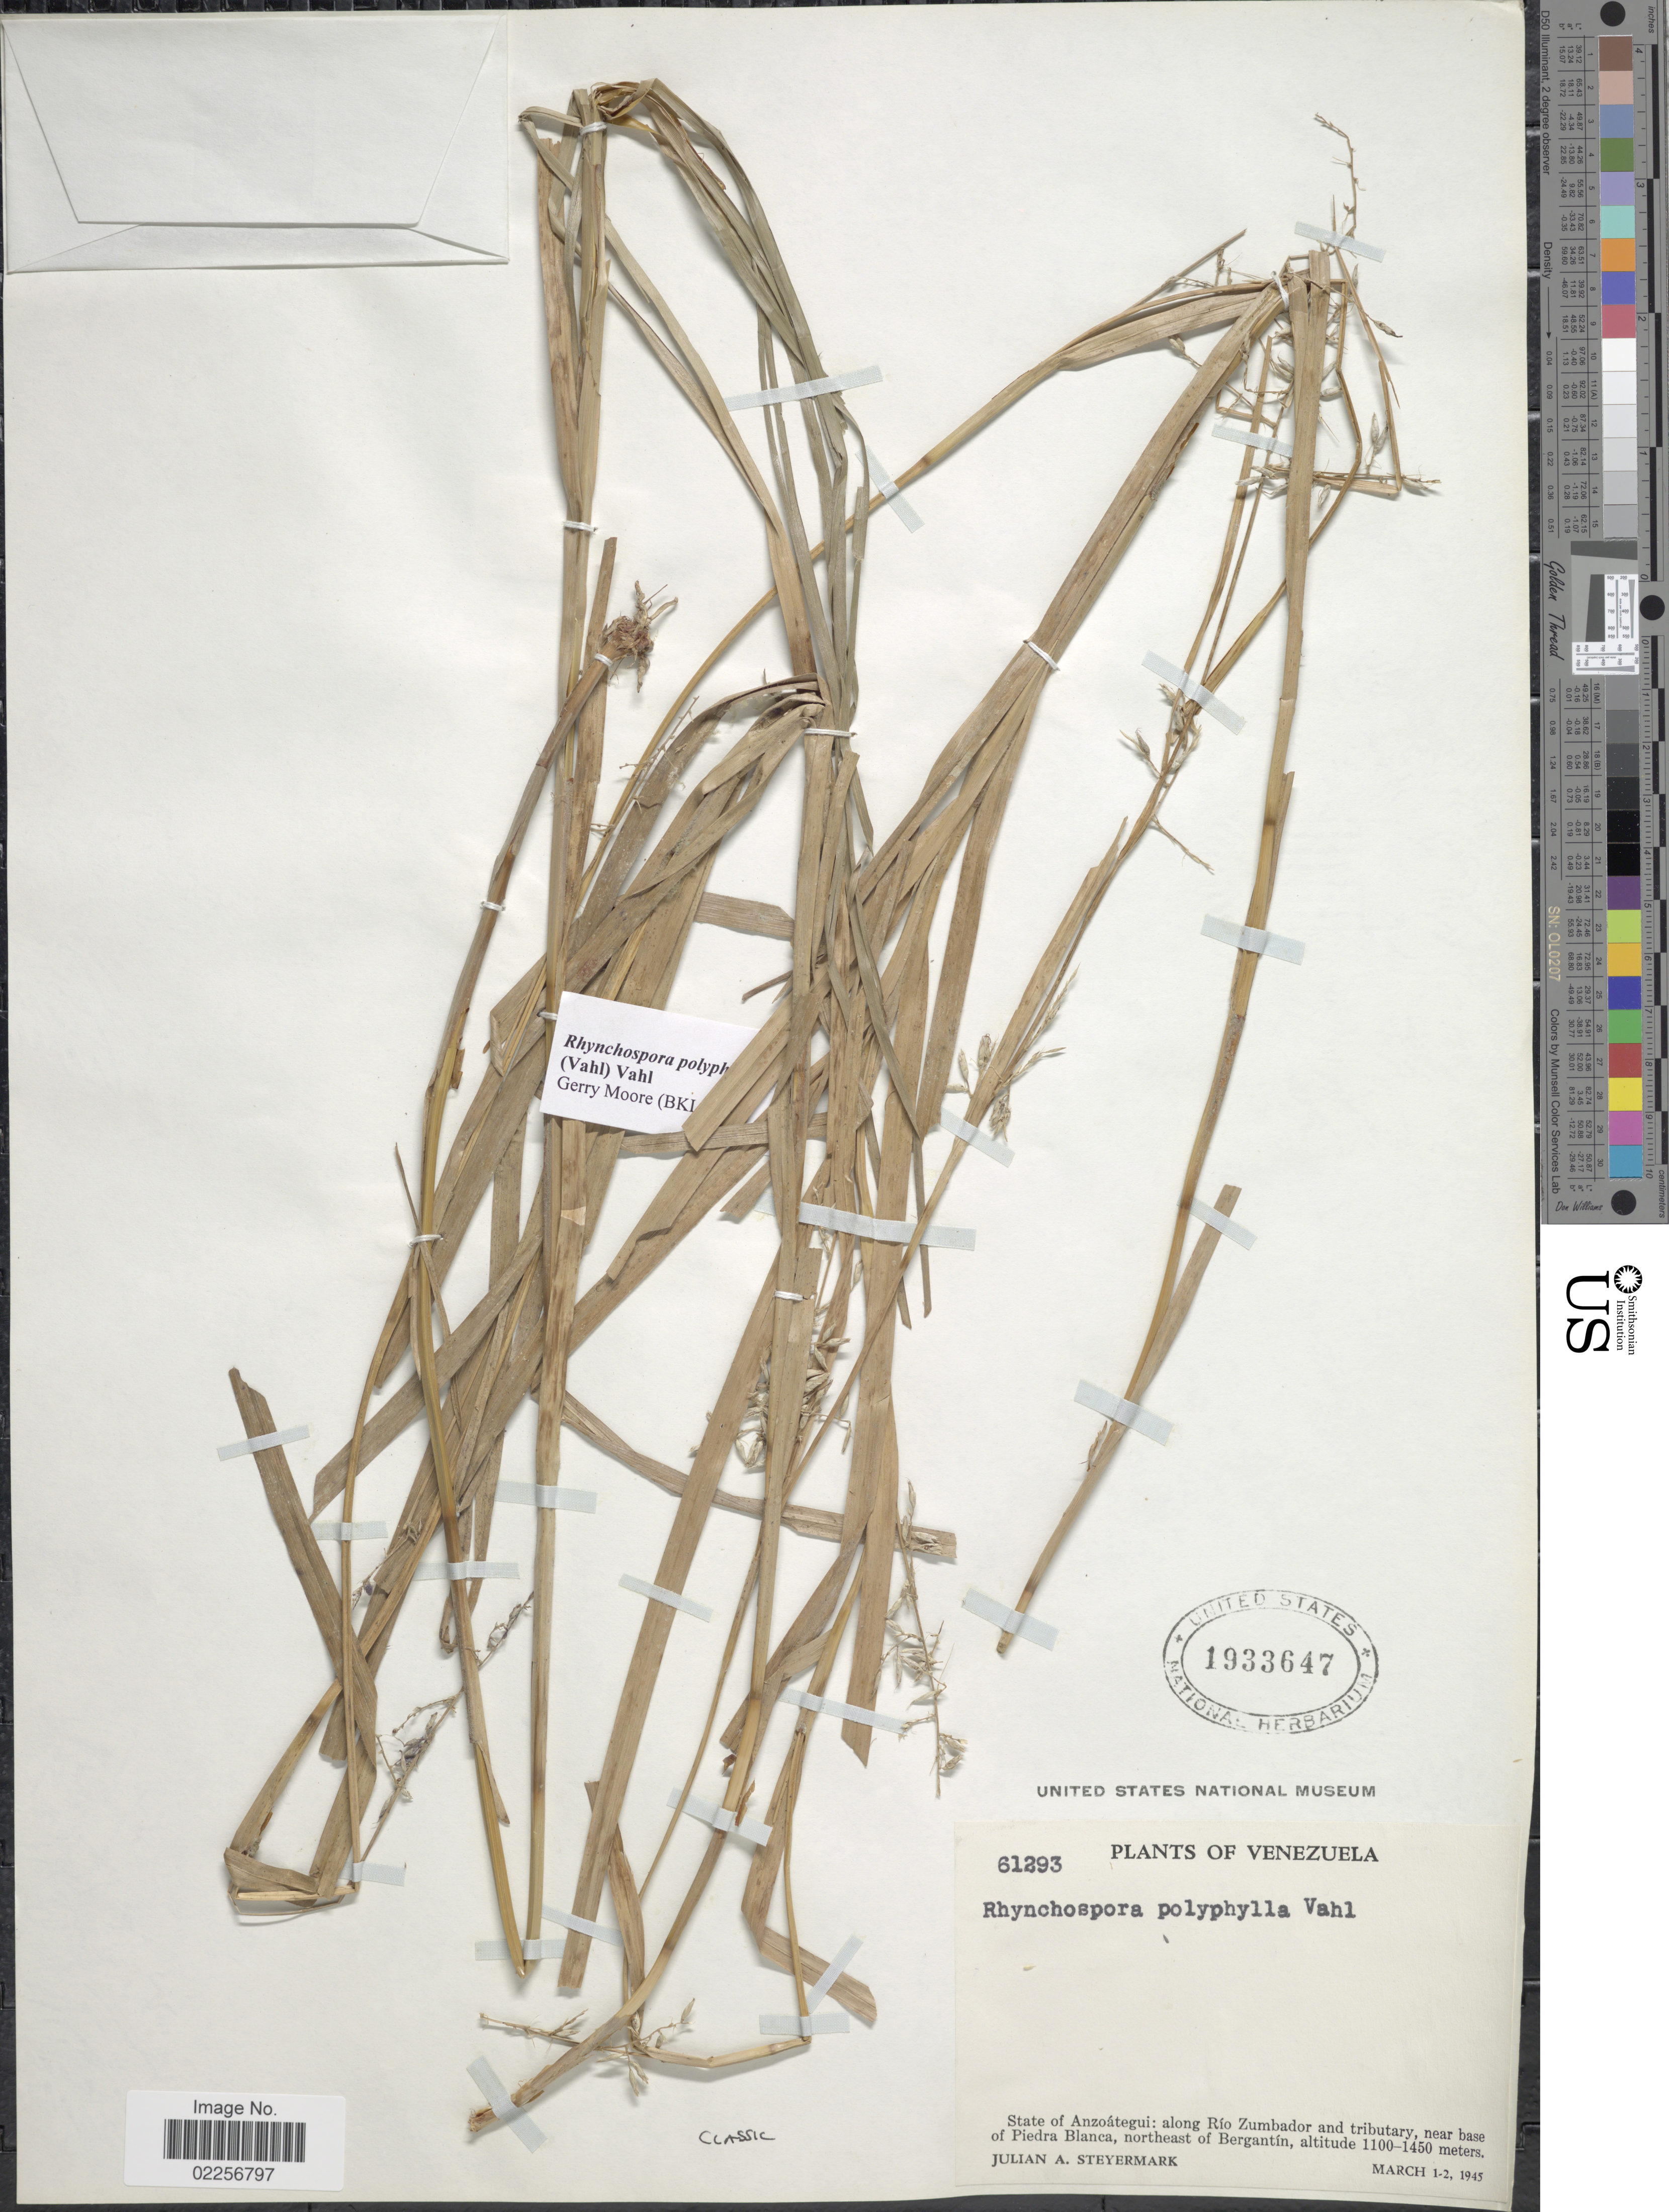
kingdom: Plantae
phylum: Tracheophyta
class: Liliopsida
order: Poales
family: Cyperaceae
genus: Rhynchospora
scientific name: Rhynchospora polyphylla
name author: (Vahl) Vahl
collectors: J. Steyermark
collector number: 61293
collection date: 1945-03-01/1945-03-02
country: Venezuela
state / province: Anzoategui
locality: Along rio Zumbador and tributary, near base of Piedra Blanca, northeast of Bergantin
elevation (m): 1100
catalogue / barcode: US 1933647